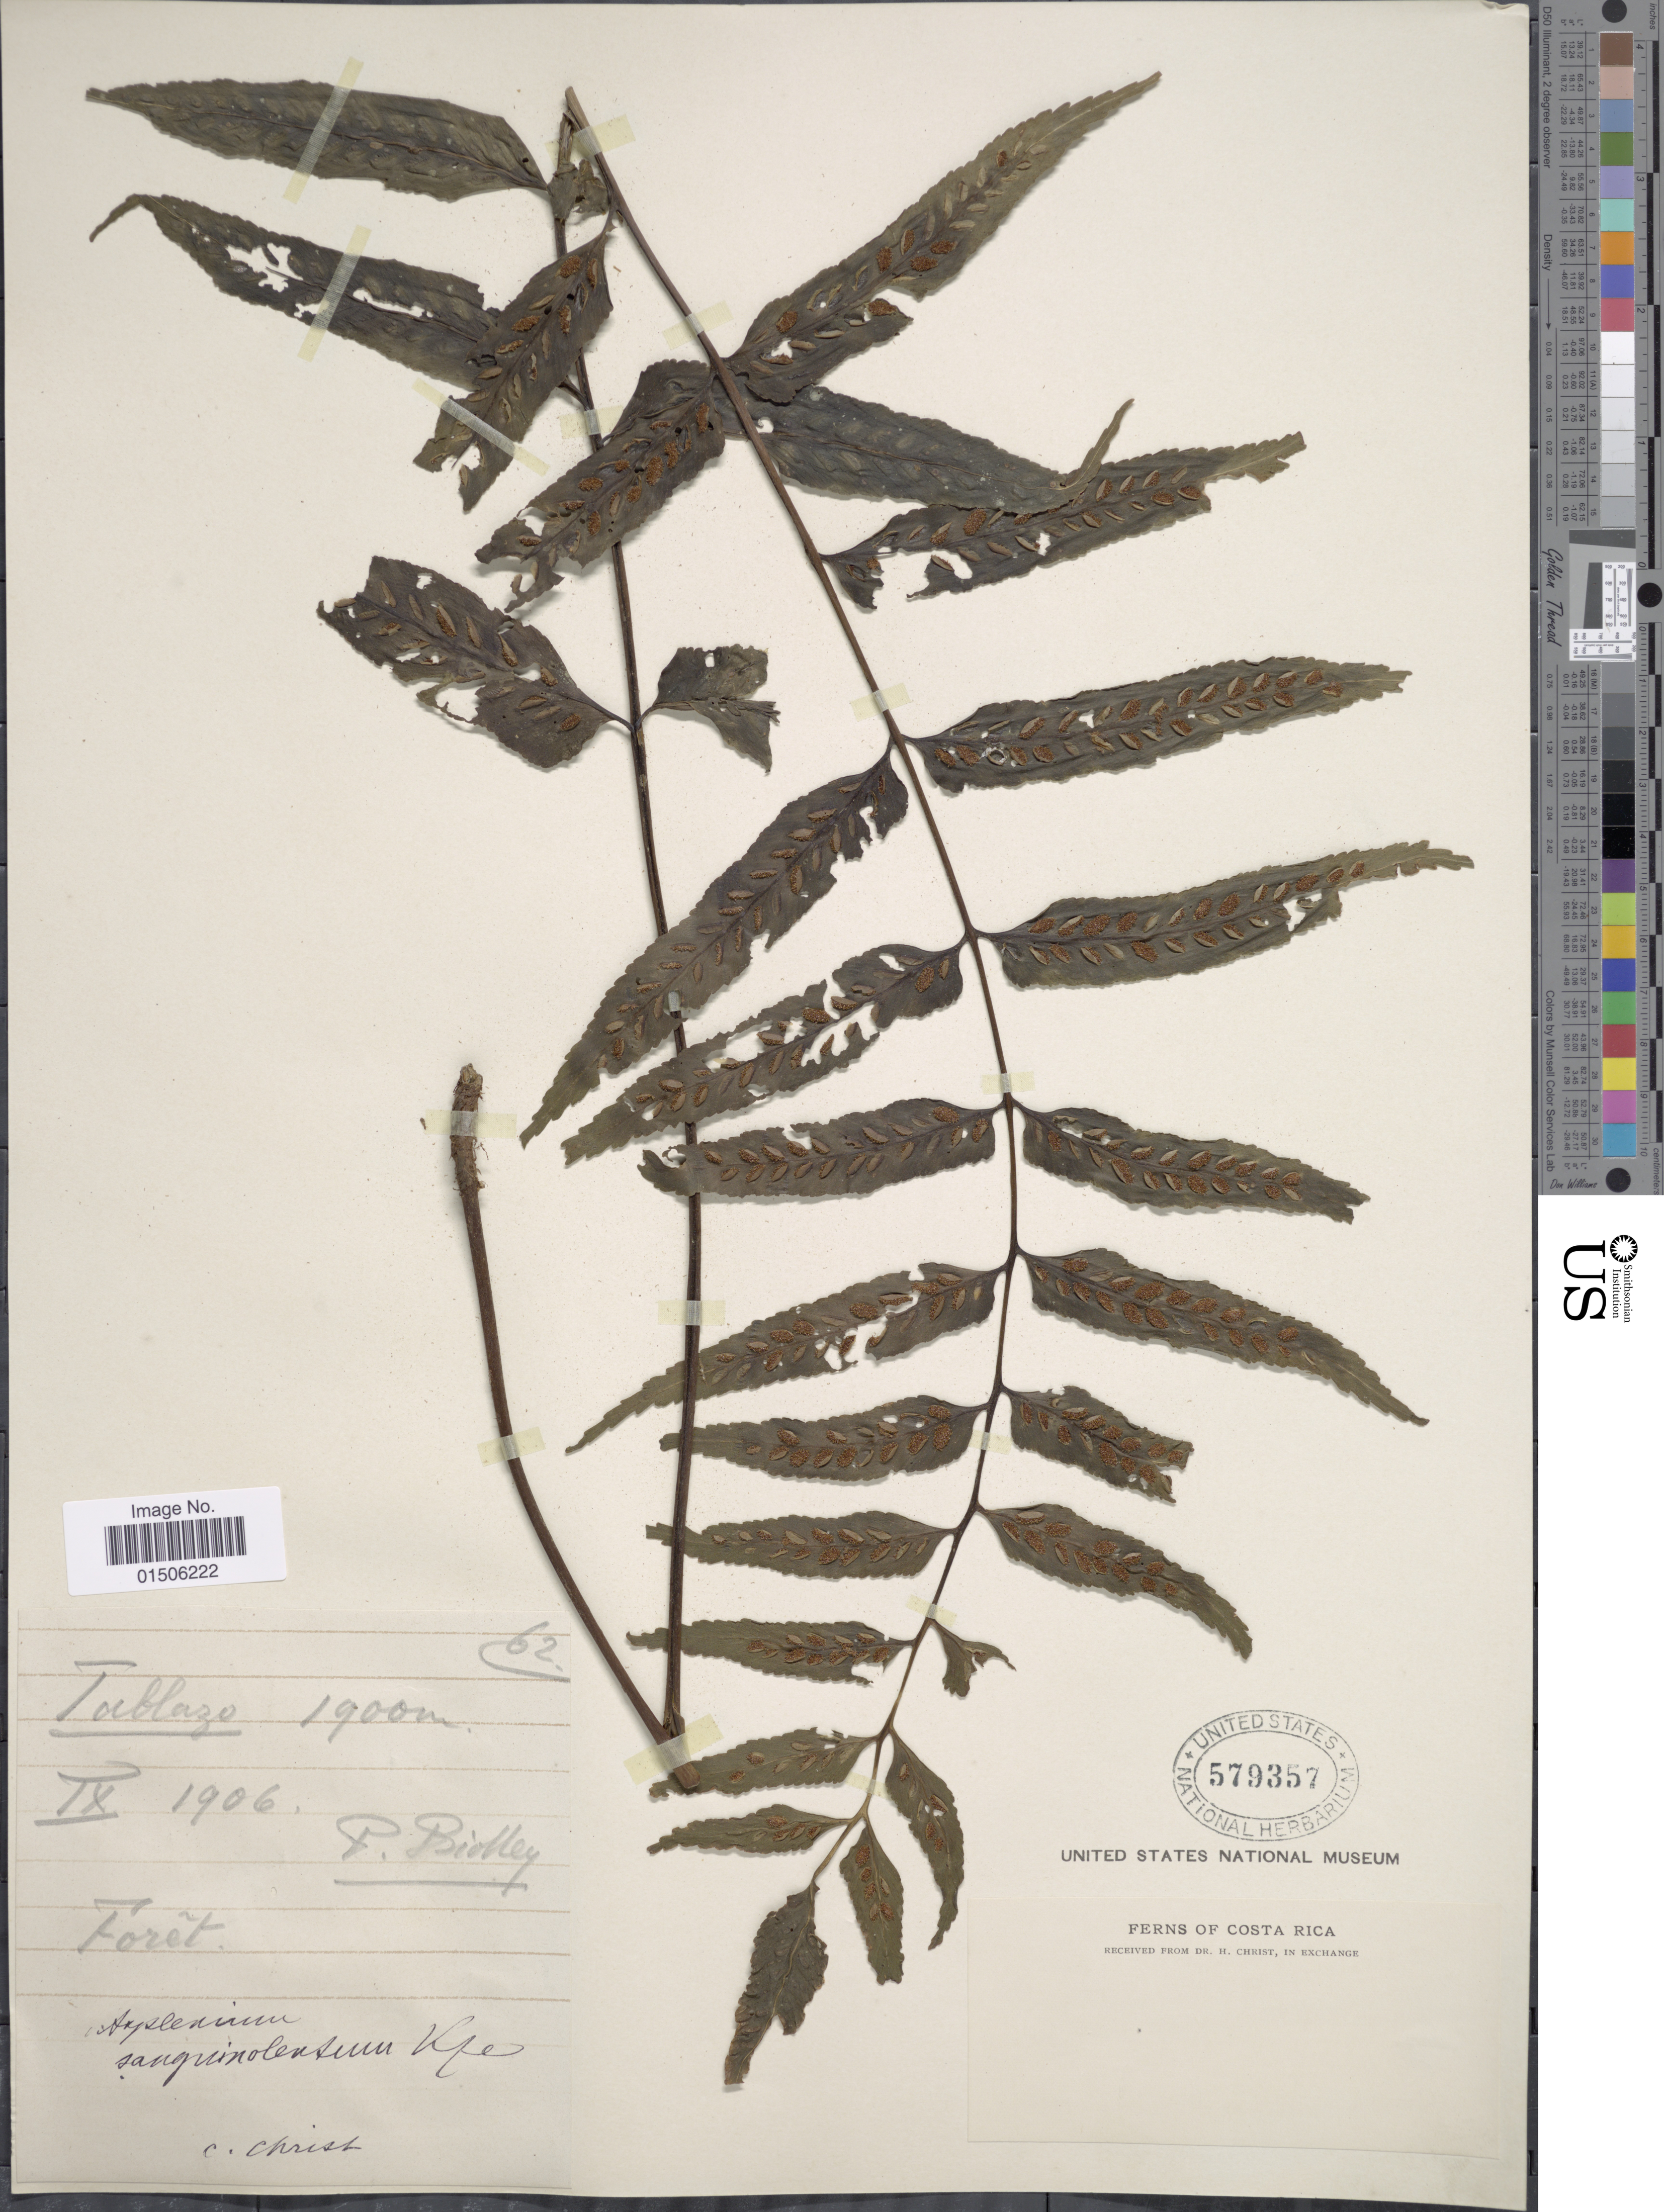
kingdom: Plantae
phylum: Tracheophyta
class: Polypodiopsida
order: Polypodiales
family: Aspleniaceae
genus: Asplenium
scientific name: Asplenium feei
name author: Kunze ex Fée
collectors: P. Biolley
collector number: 62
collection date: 1906-09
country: Costa Rica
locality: Tablazo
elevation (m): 1900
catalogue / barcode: US 579357